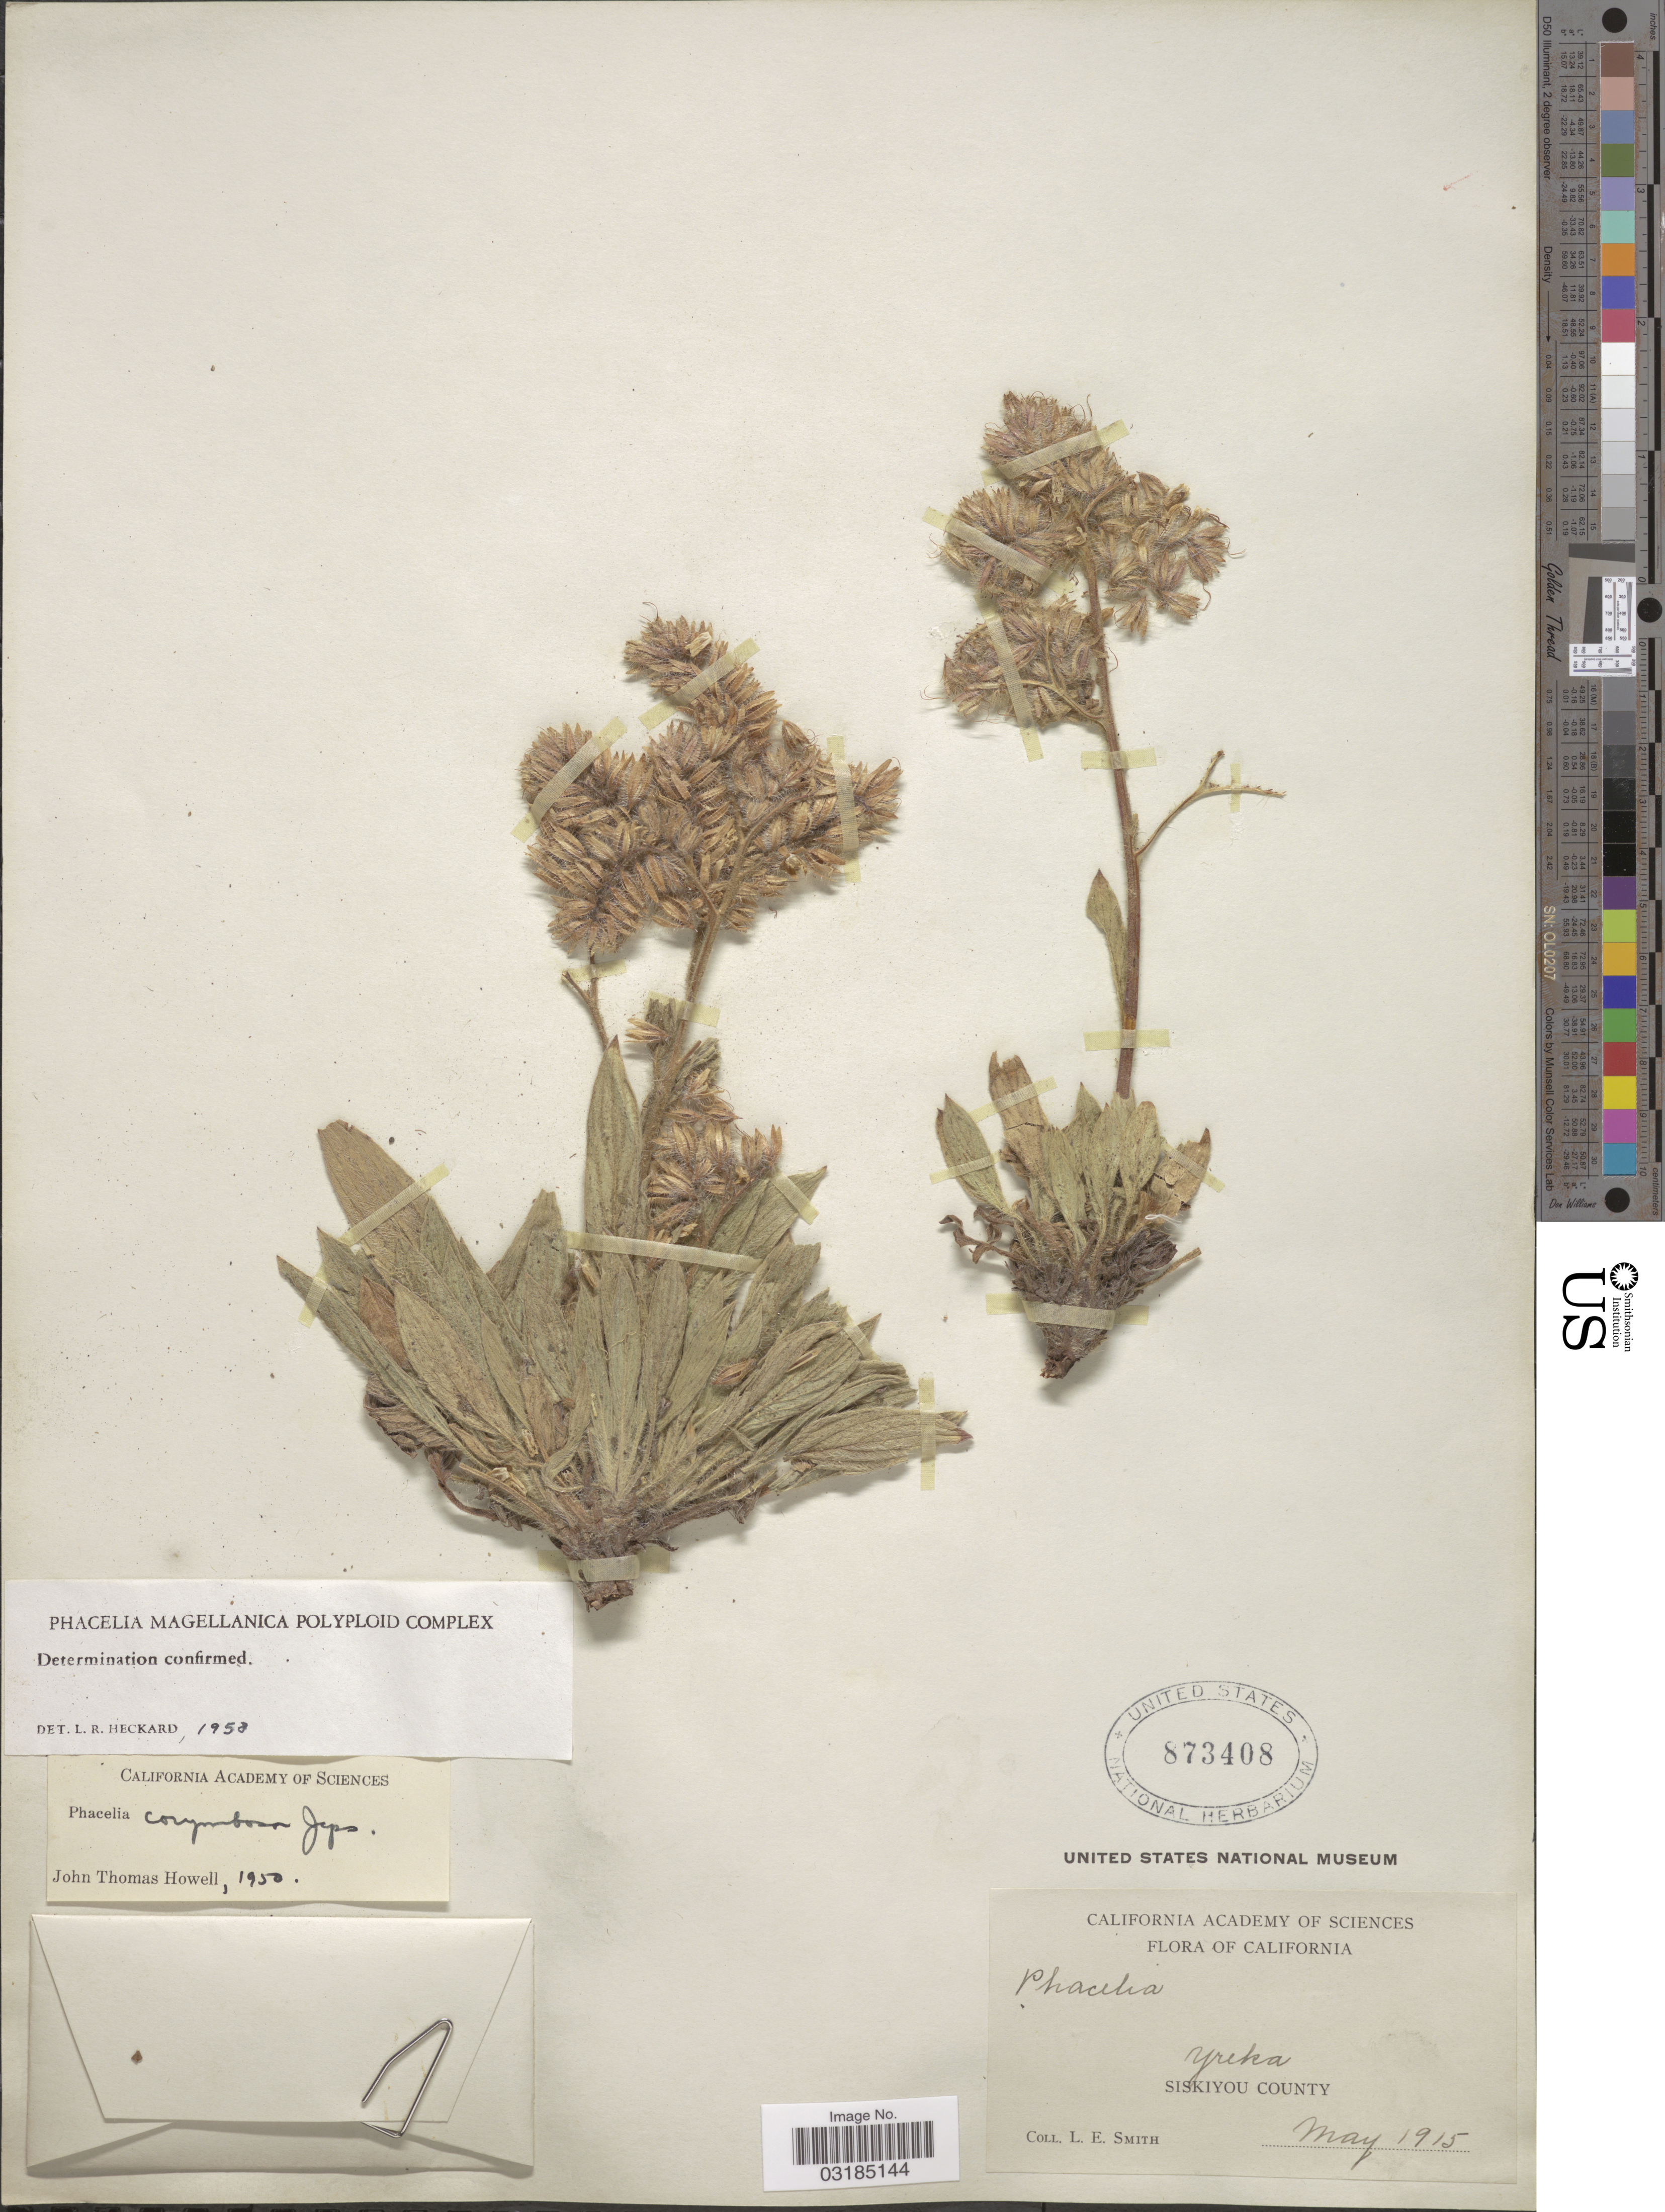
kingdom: Plantae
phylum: Tracheophyta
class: Magnoliopsida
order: Boraginales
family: Hydrophyllaceae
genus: Phacelia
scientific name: Phacelia corymbosa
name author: Jeps.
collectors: L. E. Smith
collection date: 1915-05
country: United States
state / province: California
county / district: Siskiyou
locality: Yreka. Siskiyou County.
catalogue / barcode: US 873408